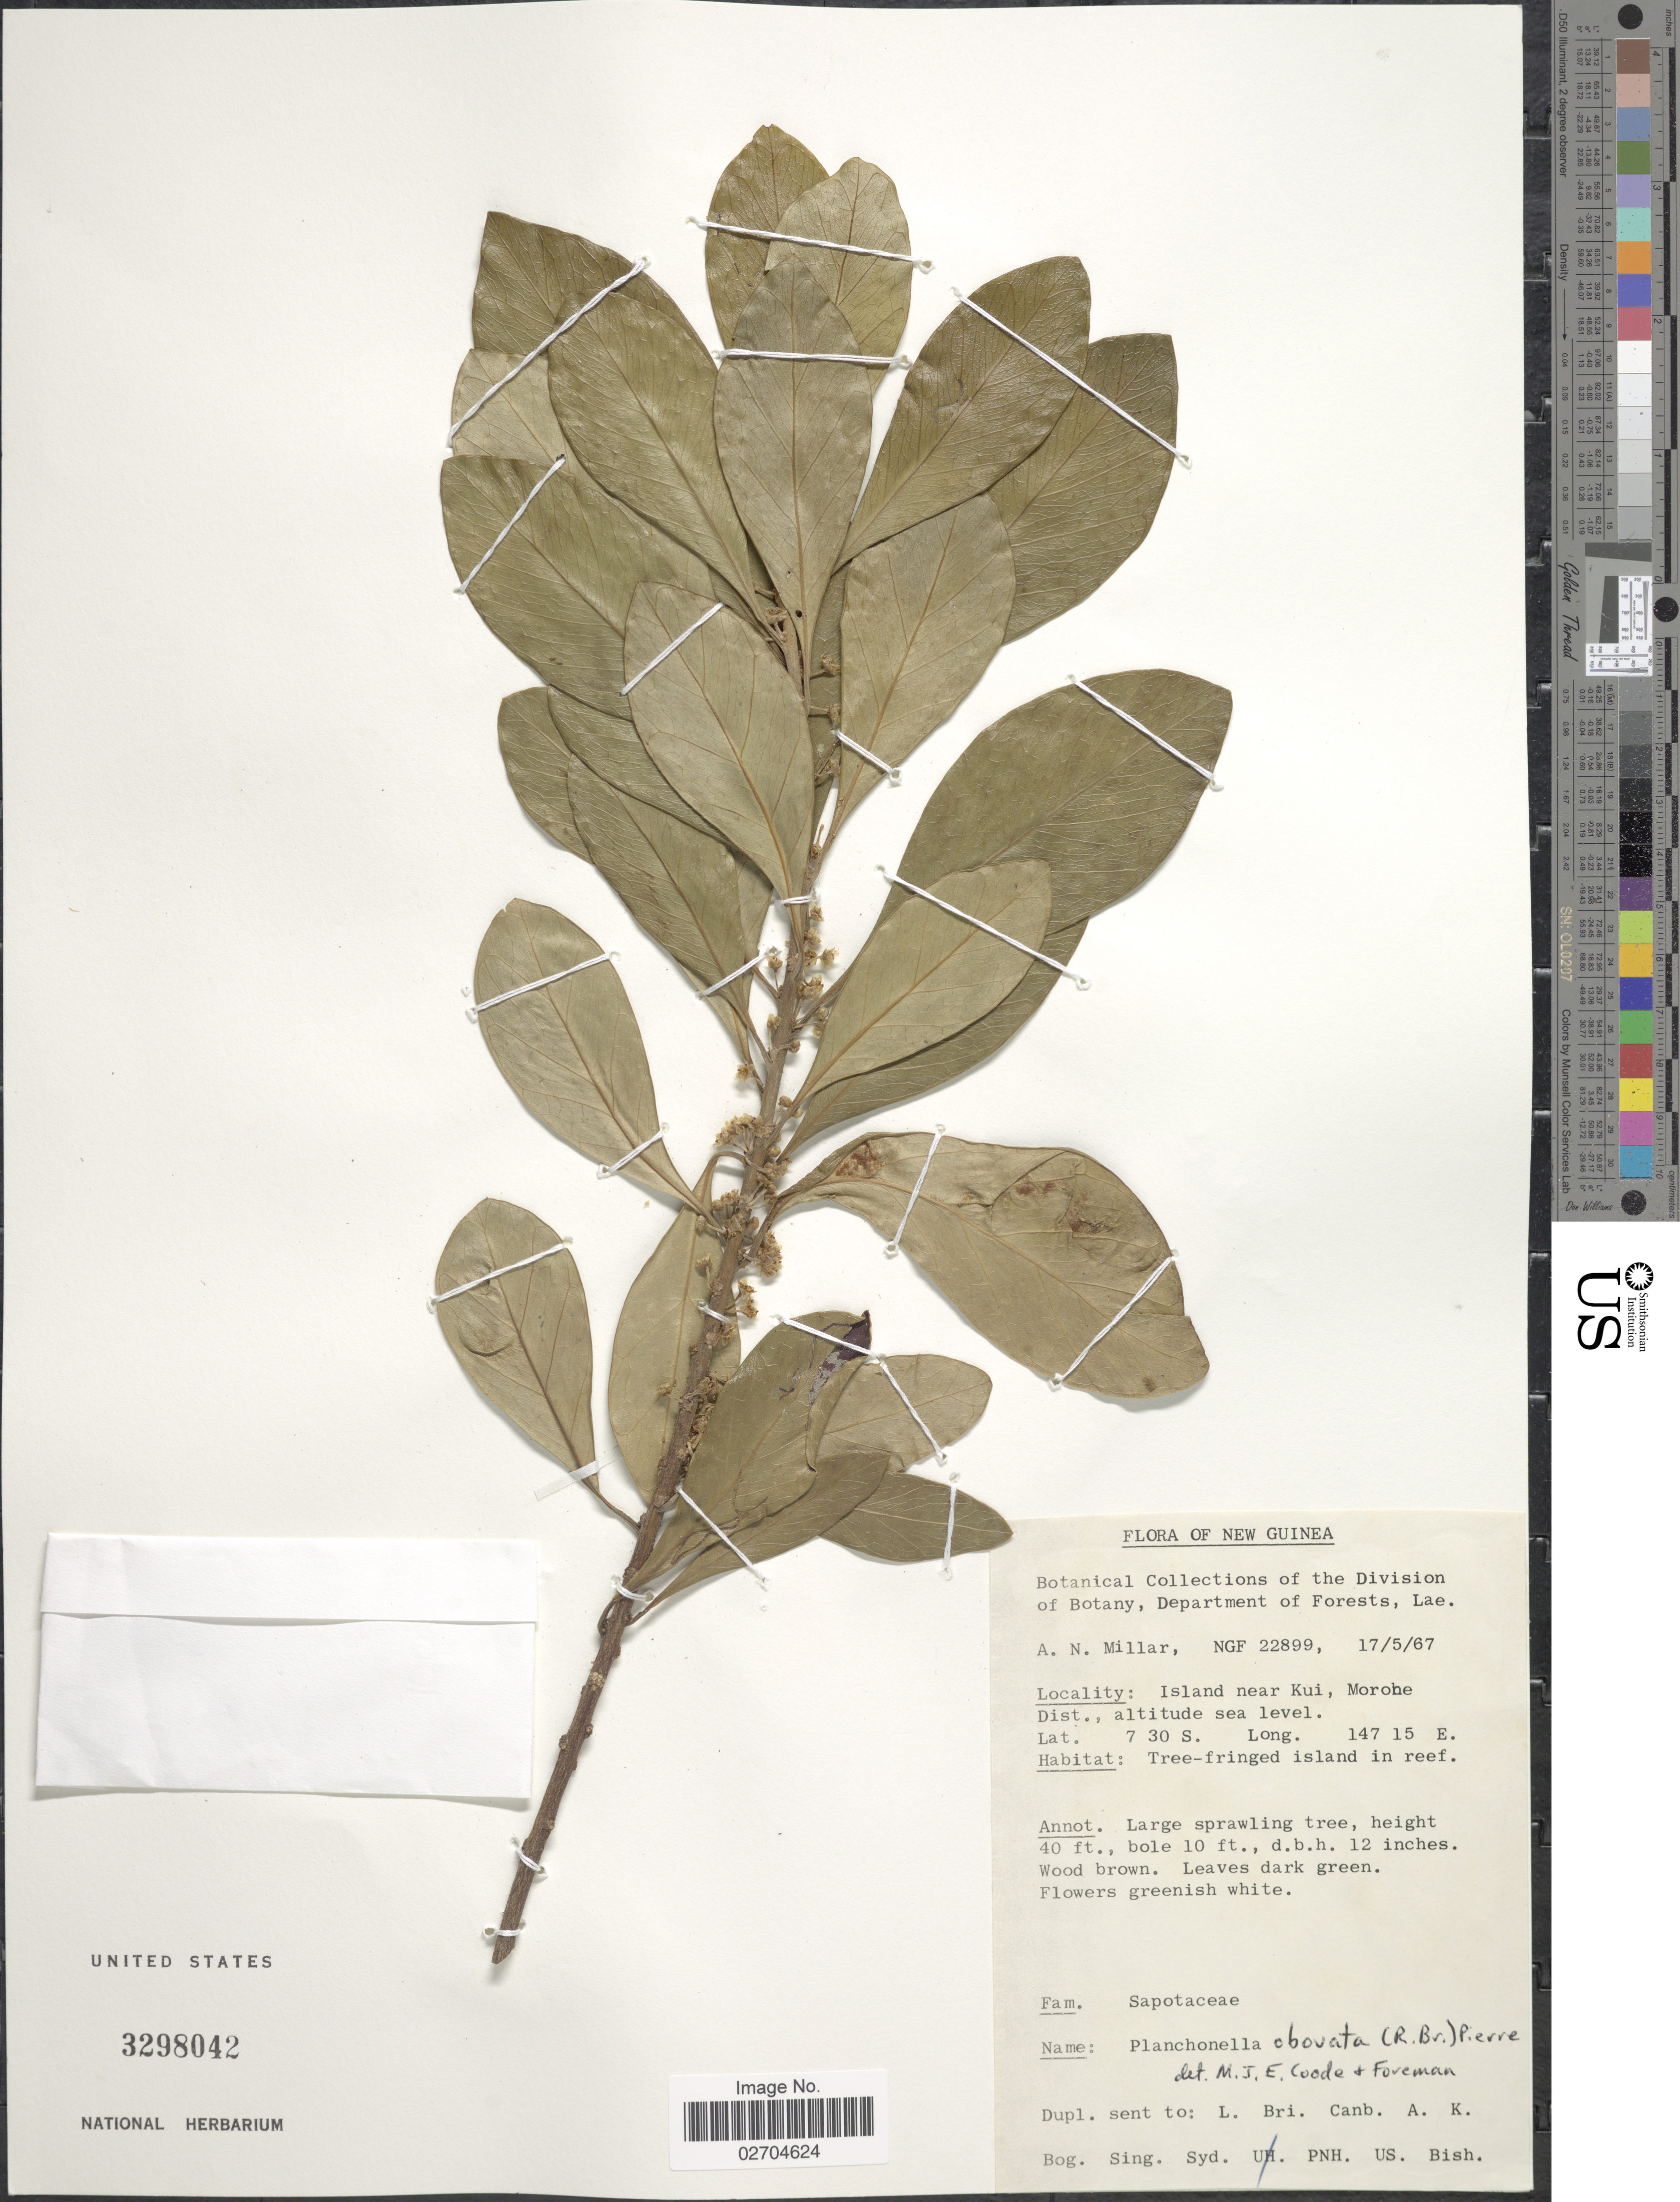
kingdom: Plantae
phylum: Tracheophyta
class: Magnoliopsida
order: Ericales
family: Sapotaceae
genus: Planchonella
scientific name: Planchonella obovata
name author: (R. Br.) Pierre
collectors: A. Millar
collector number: NGF 22899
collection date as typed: Transcribed d/m/y: 17/5/67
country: Papua New Guinea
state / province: Morobe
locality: New Guinea. Island Near Kui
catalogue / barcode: US 3298042